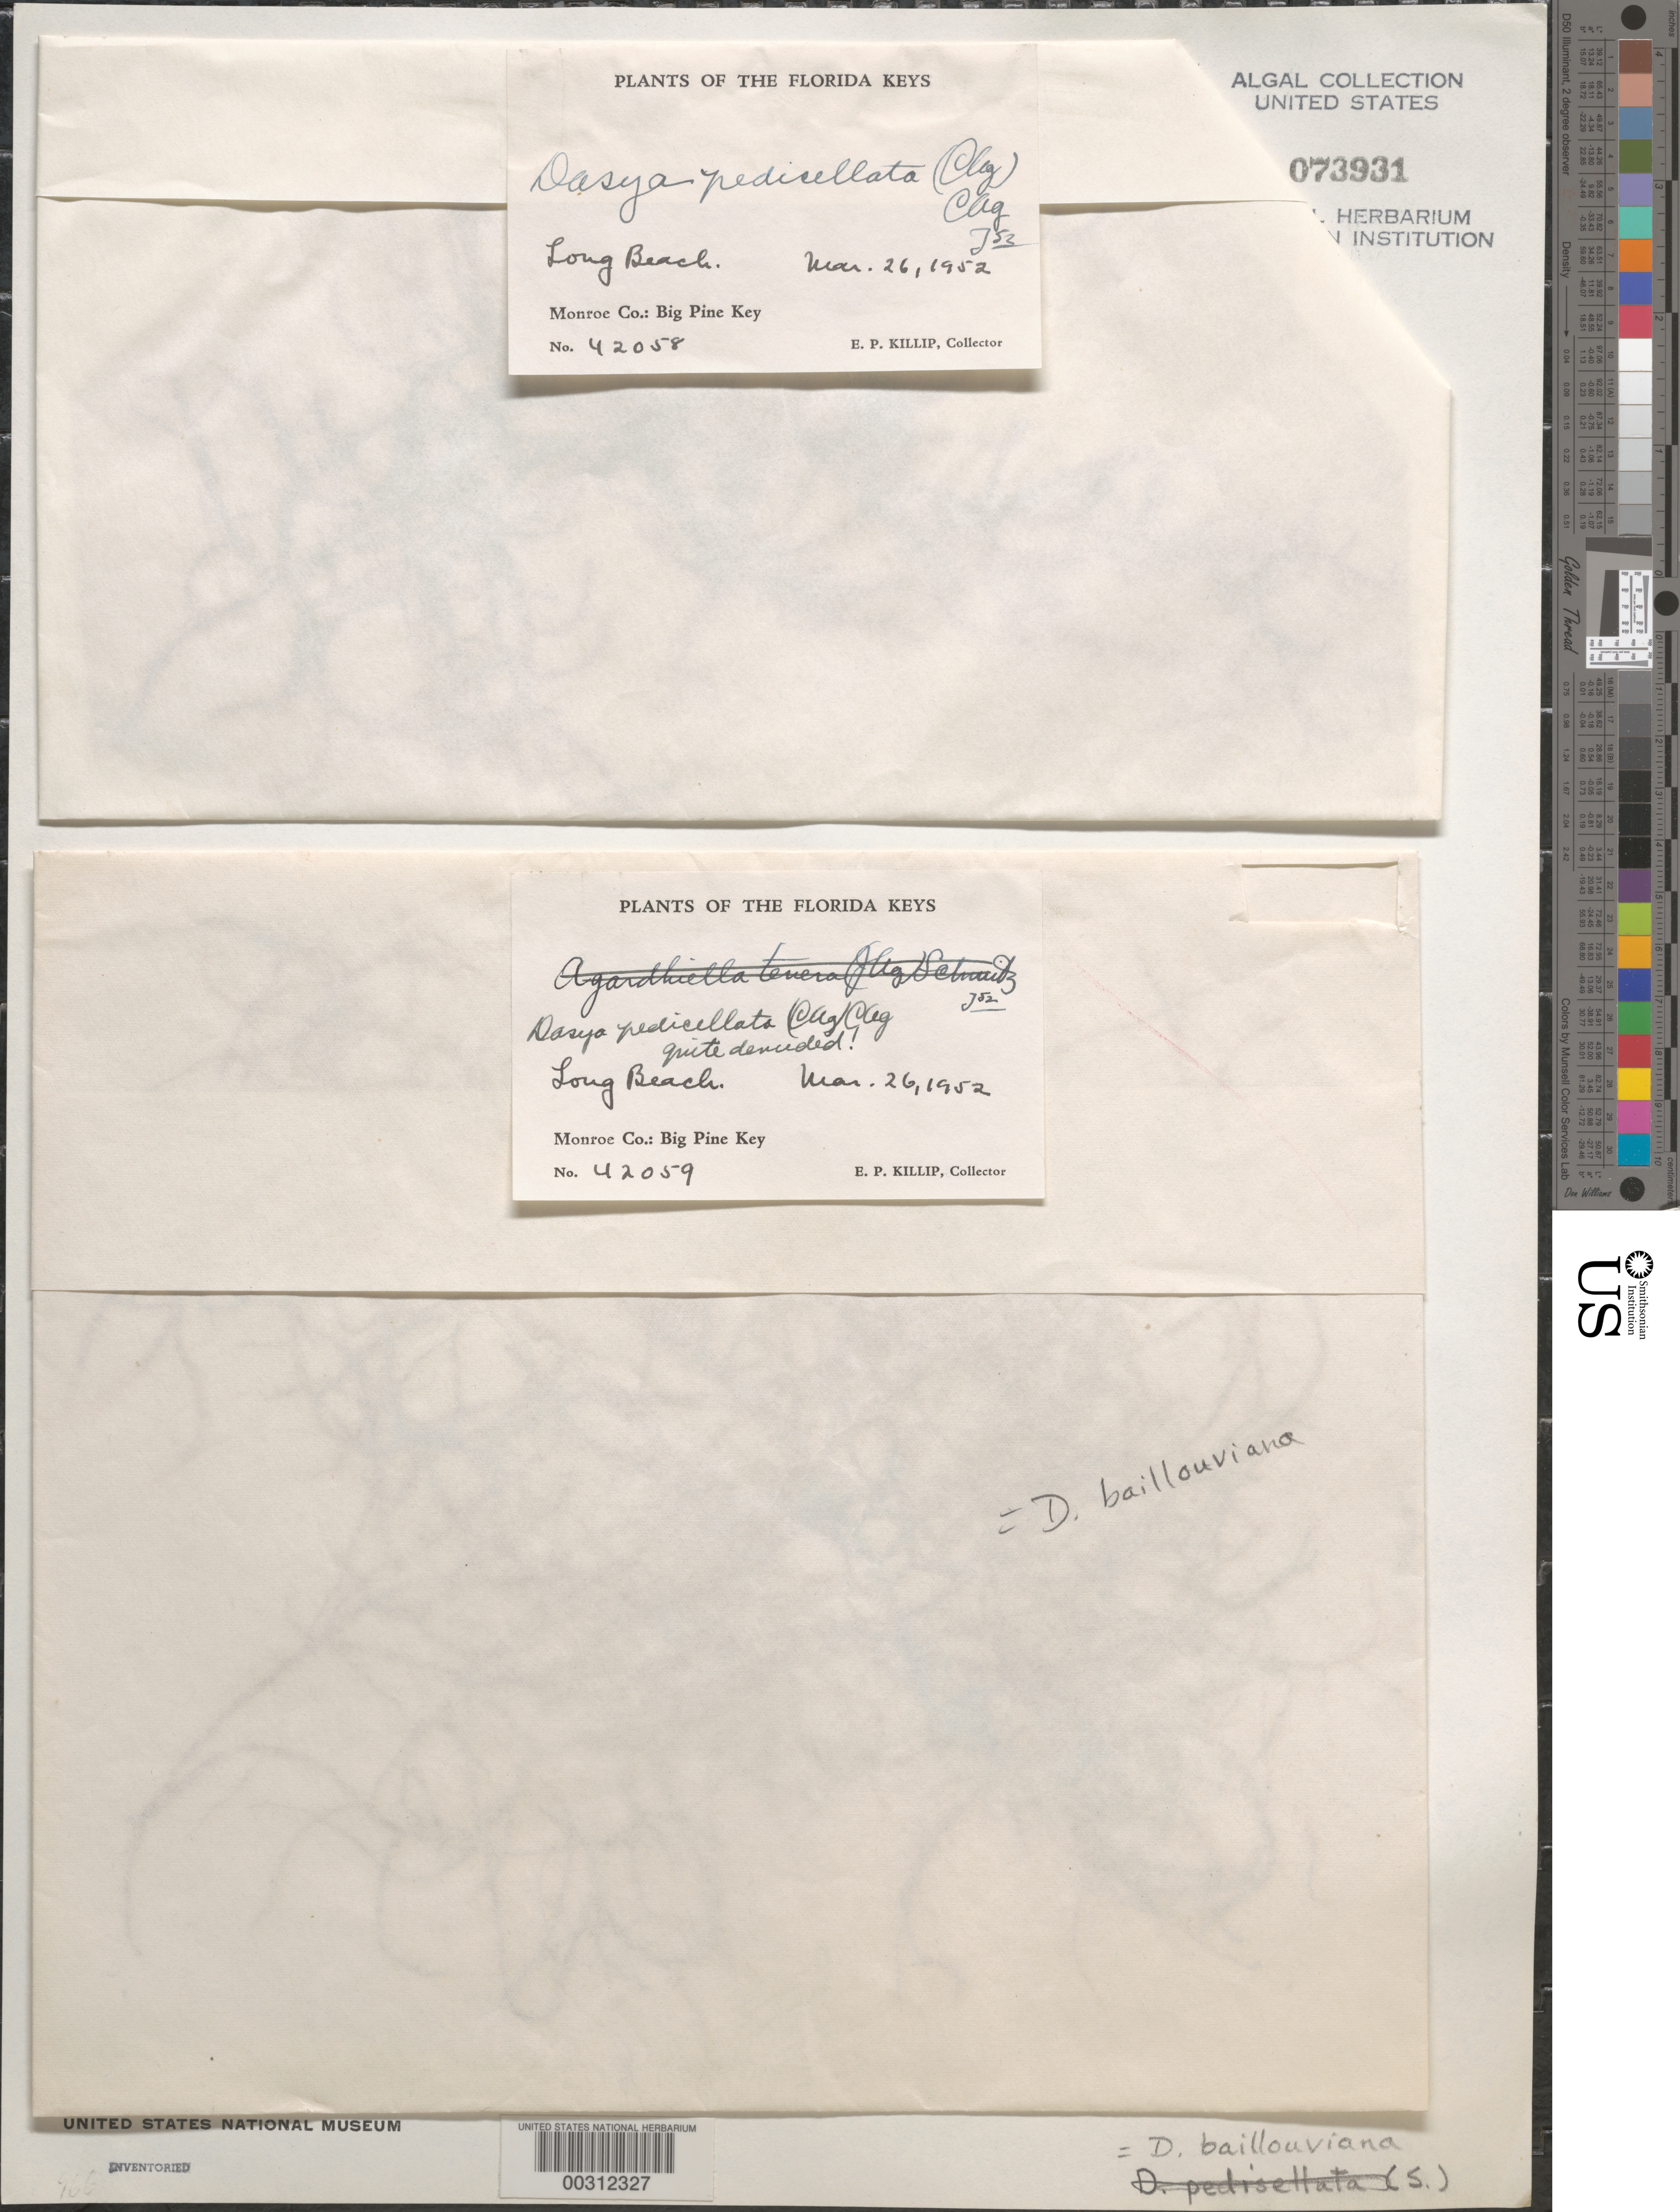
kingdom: Plantae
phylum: Rhodophyta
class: Florideophyceae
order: Ceramiales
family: Dasyaceae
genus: Dasya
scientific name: Dasya pedicellata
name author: (C. Agardh) C. Agardh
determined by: Algae name updating Project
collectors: E. P. Killip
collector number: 42058 & 42059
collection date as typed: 26 Mar 1952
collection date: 1952-03-26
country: United States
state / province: Florida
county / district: Monroe County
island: Big Pine Key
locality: Long Beach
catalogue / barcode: US 73931